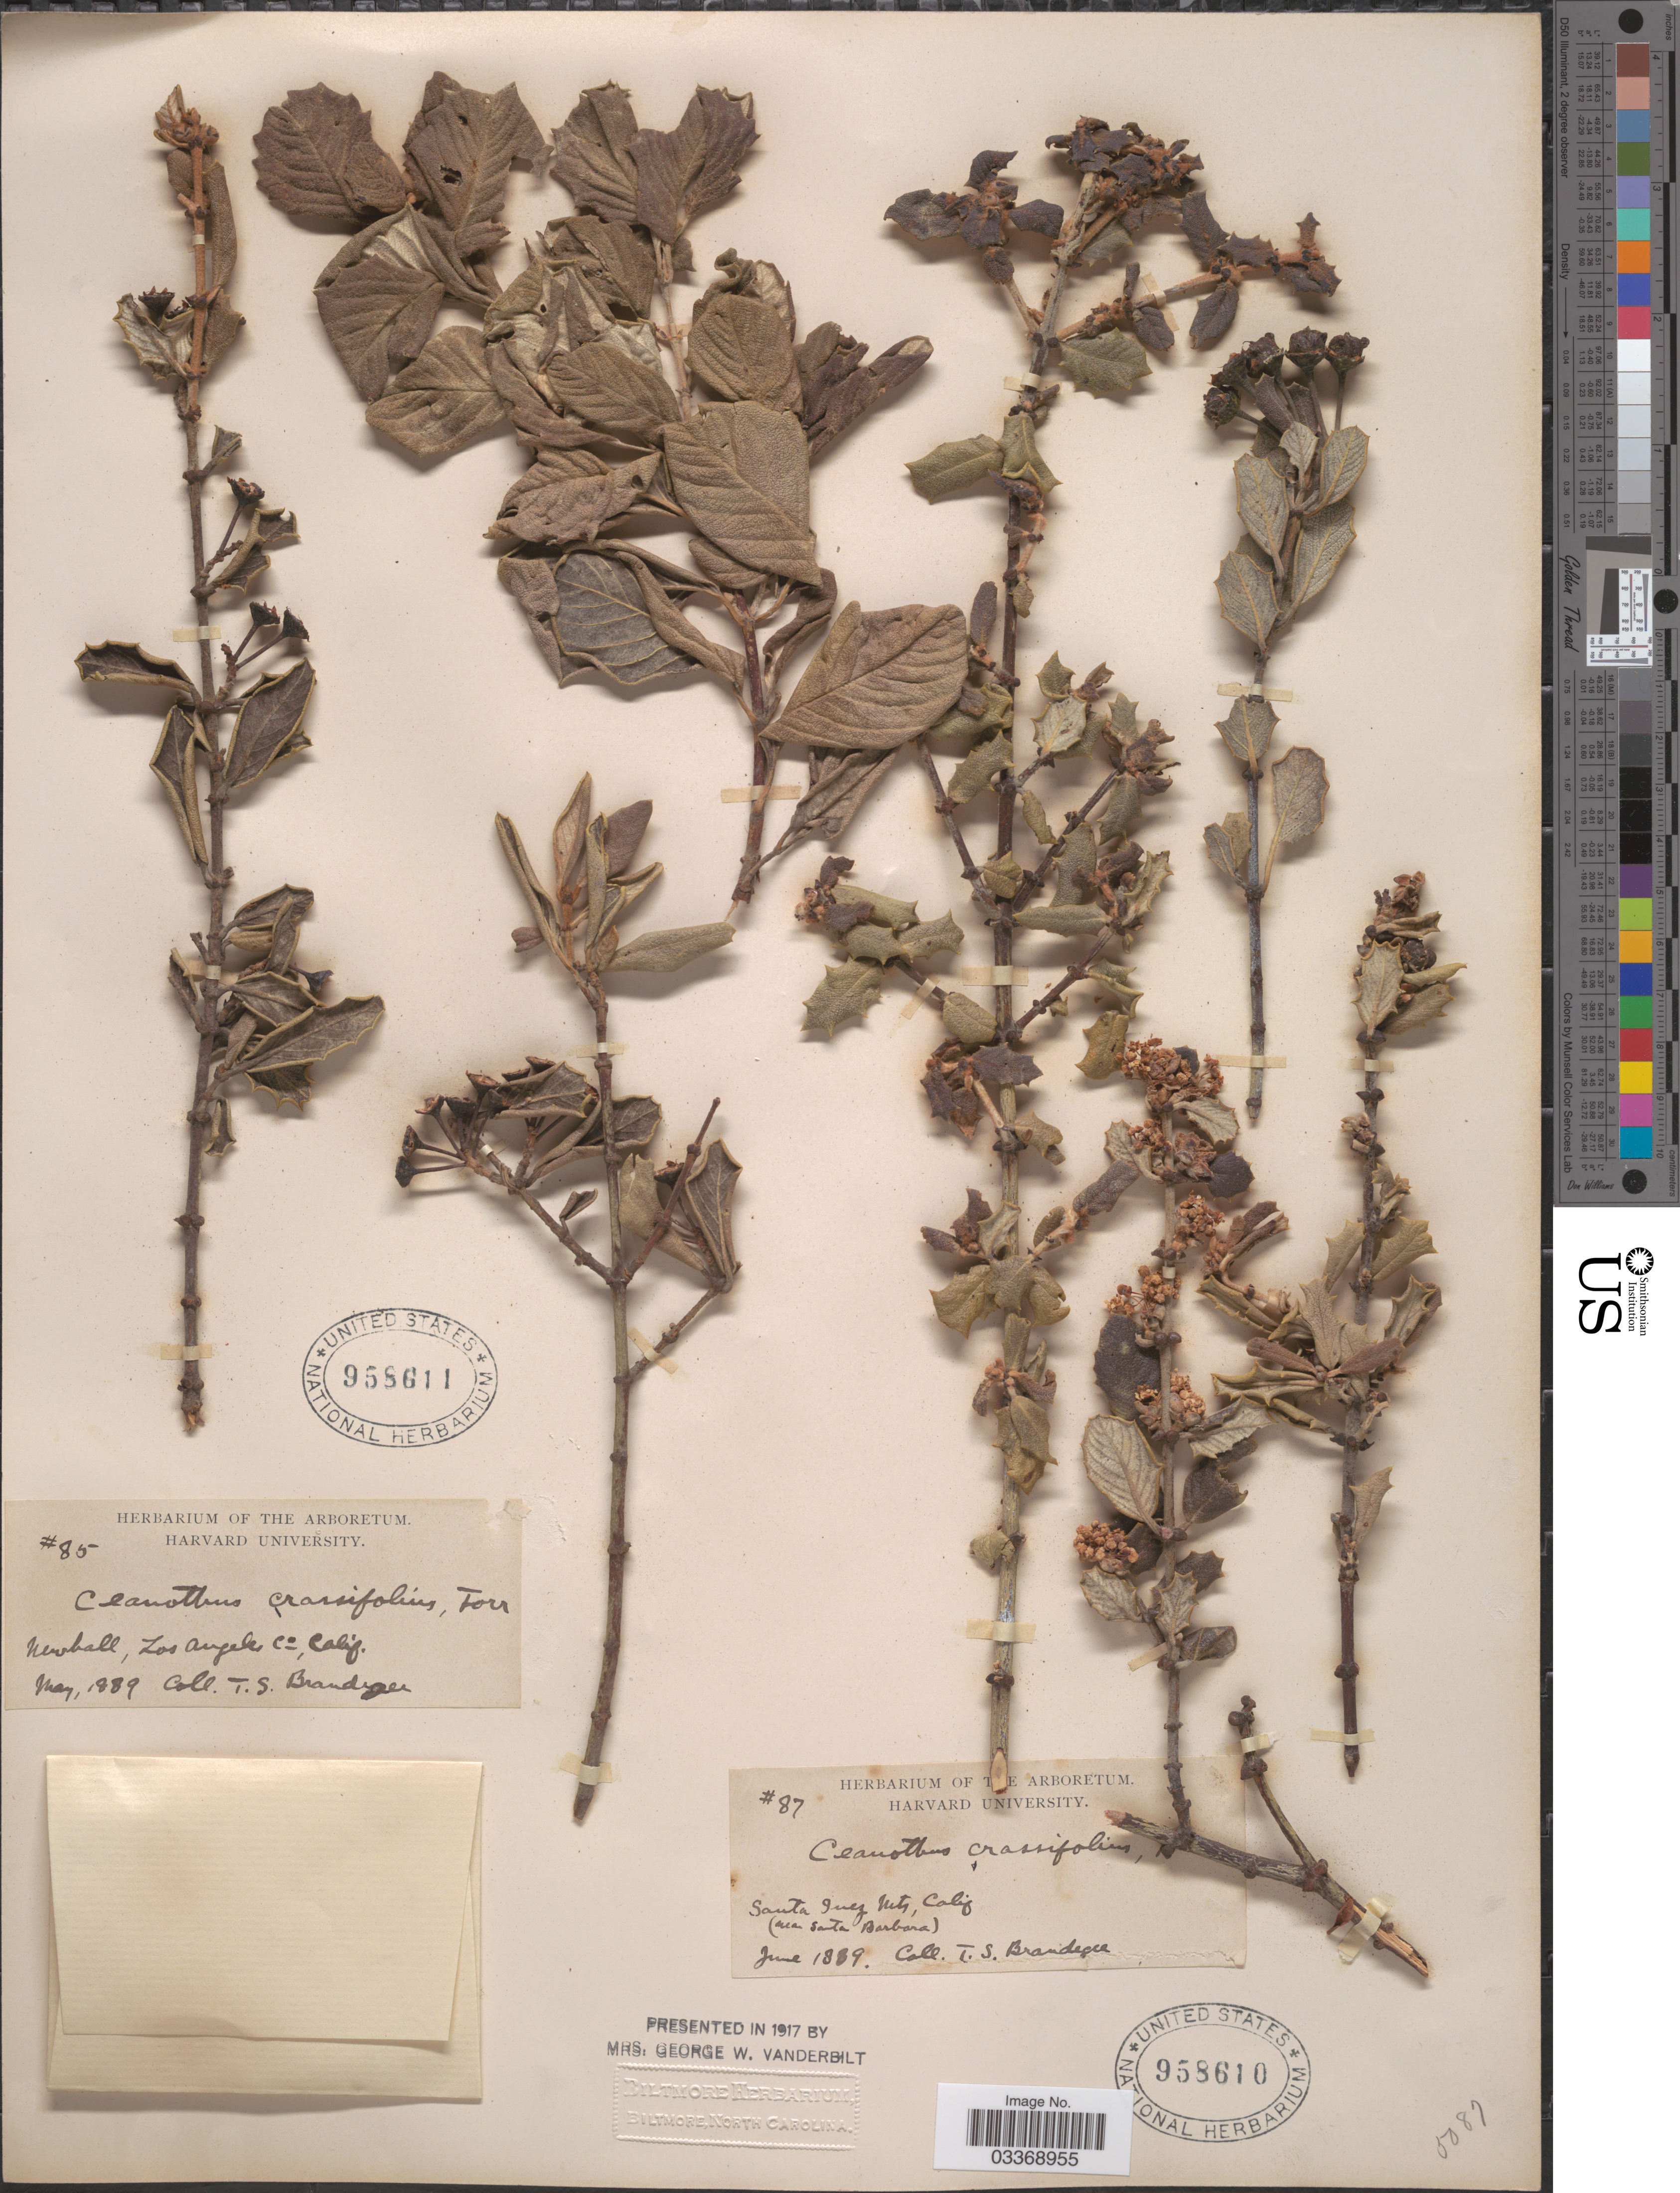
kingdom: Plantae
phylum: Tracheophyta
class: Magnoliopsida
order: Rosales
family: Rhamnaceae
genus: Ceanothus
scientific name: Ceanothus crassifolius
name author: Torr.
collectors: T. S. Brandegee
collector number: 85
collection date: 1889-05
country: United States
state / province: California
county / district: Los Angeles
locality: Newhall, Los Angeles Co.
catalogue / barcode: US 958611-2